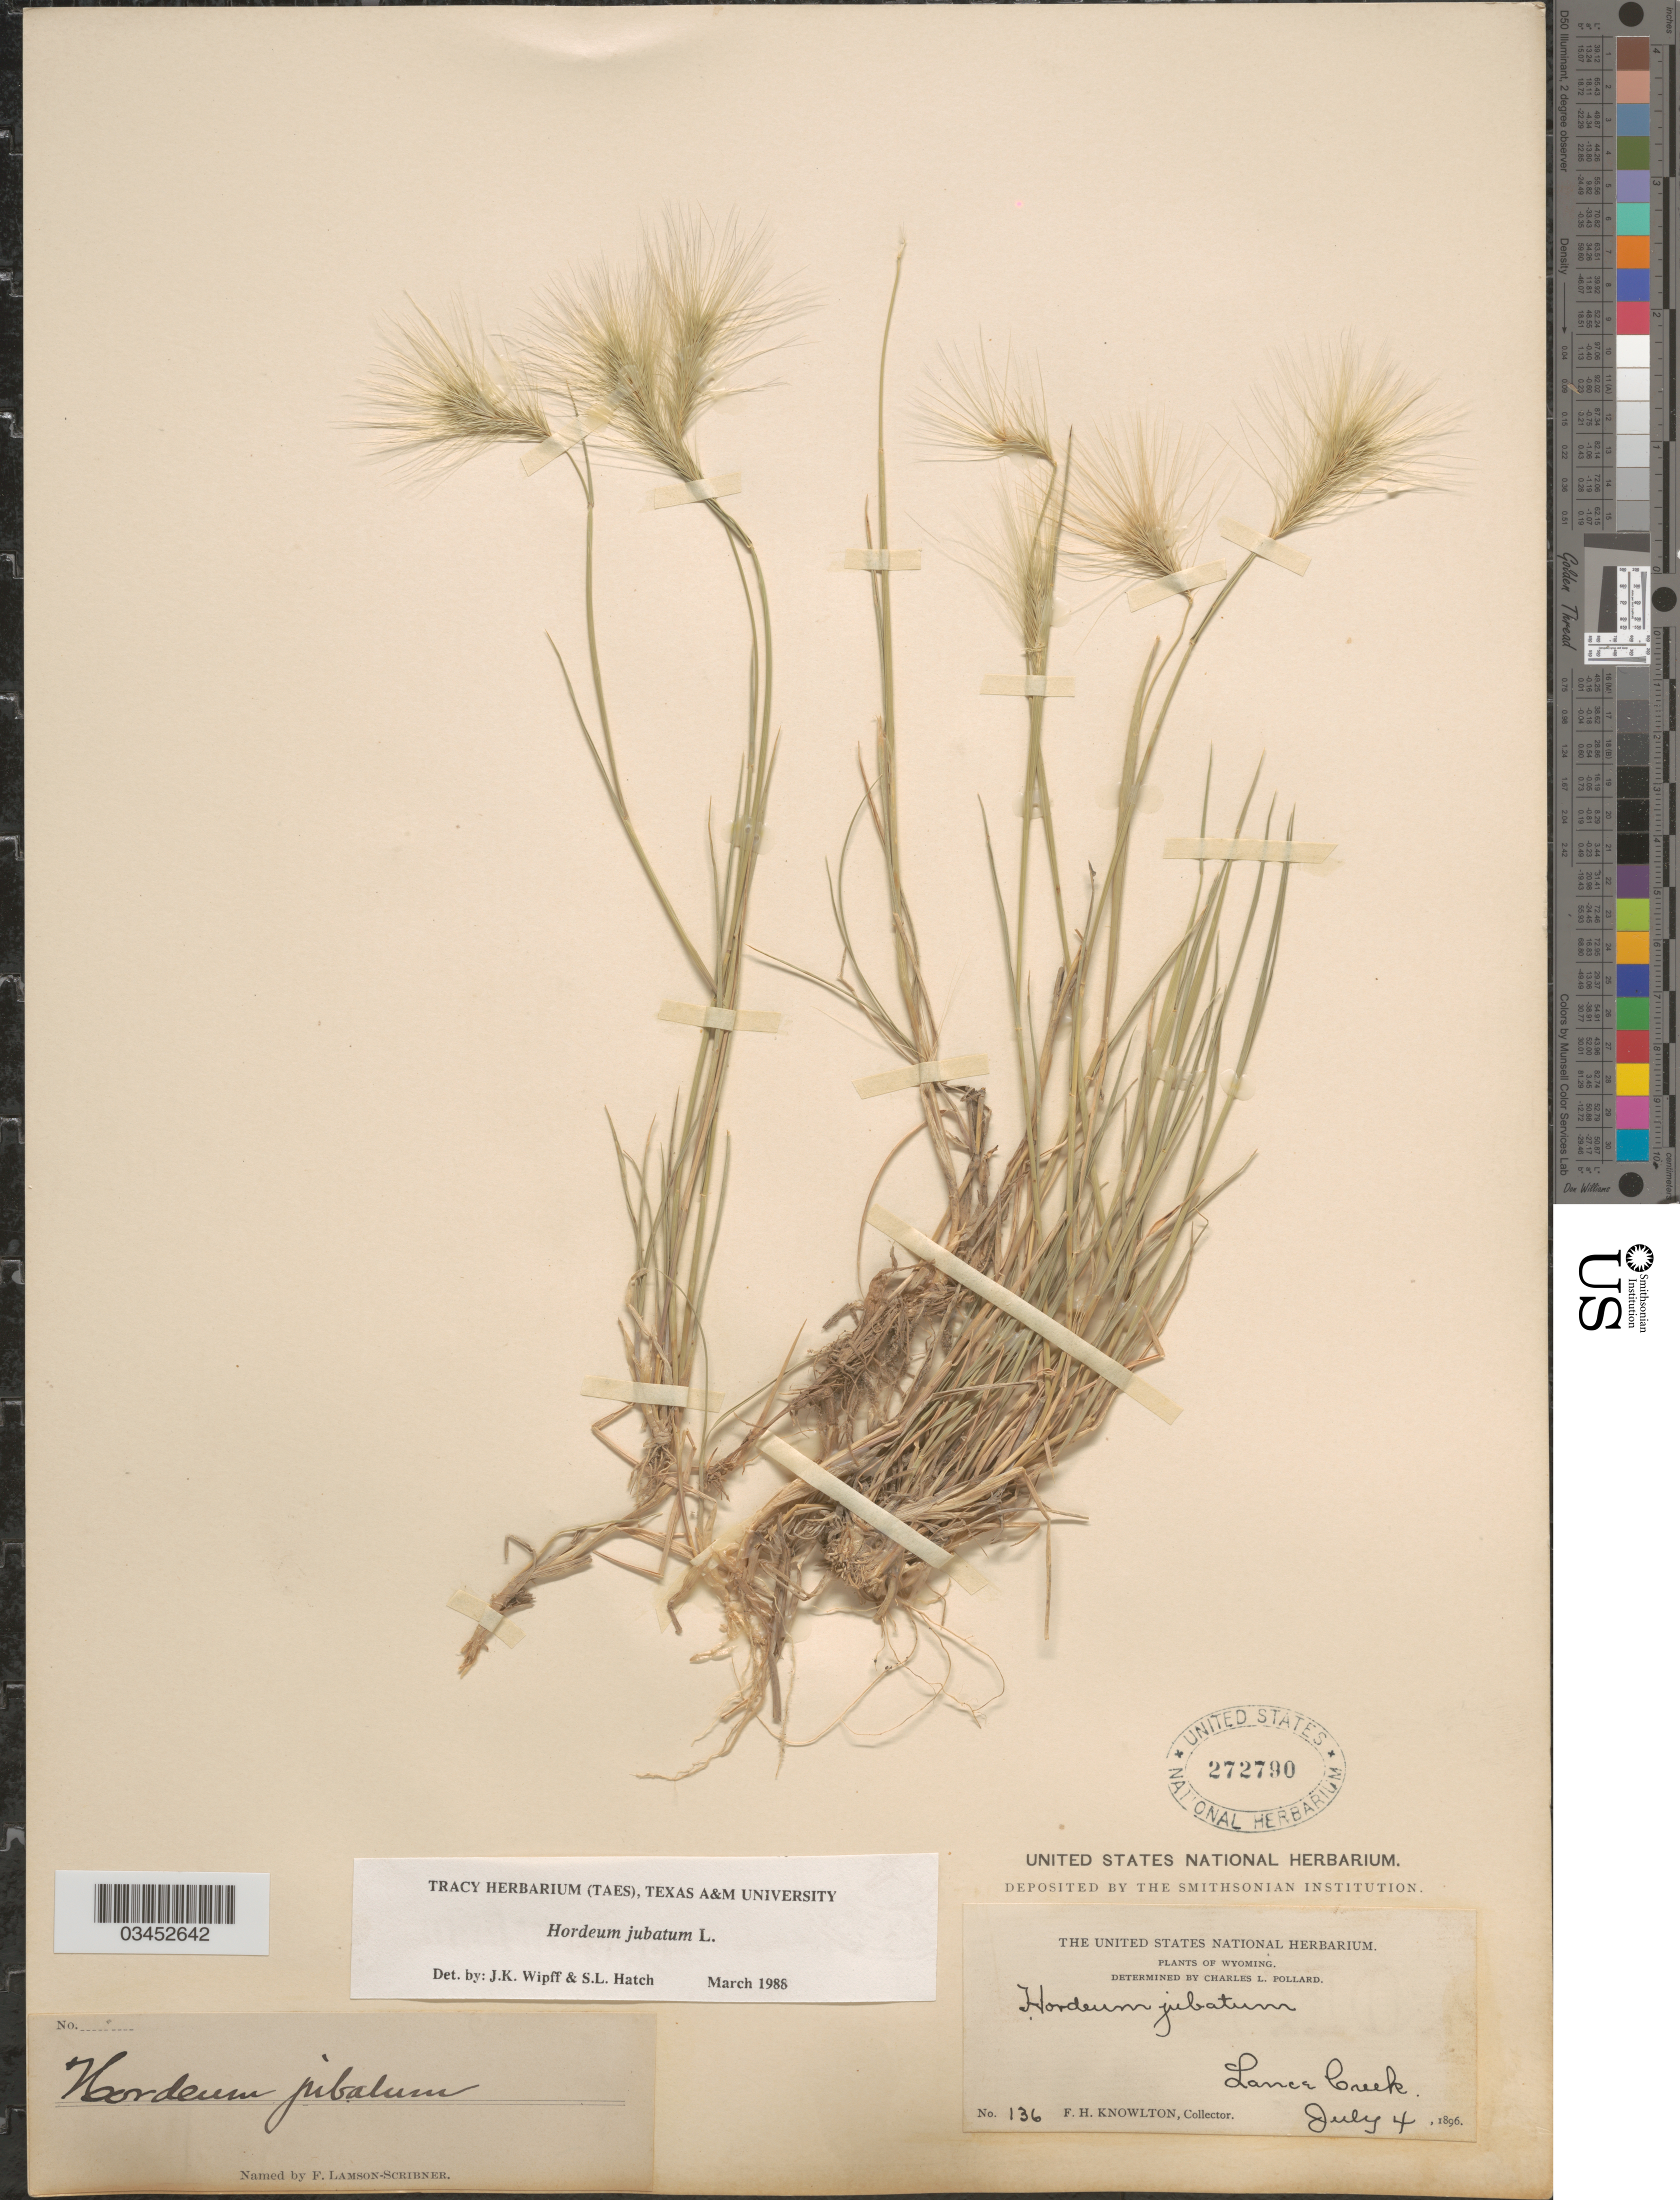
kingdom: Plantae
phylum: Tracheophyta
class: Liliopsida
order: Poales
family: Poaceae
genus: Hordeum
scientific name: Hordeum jubatum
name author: L.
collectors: F. H. Knowlton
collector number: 136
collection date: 1896-07-04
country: United States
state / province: Wyoming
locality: Lance Creek.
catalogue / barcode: US 272790